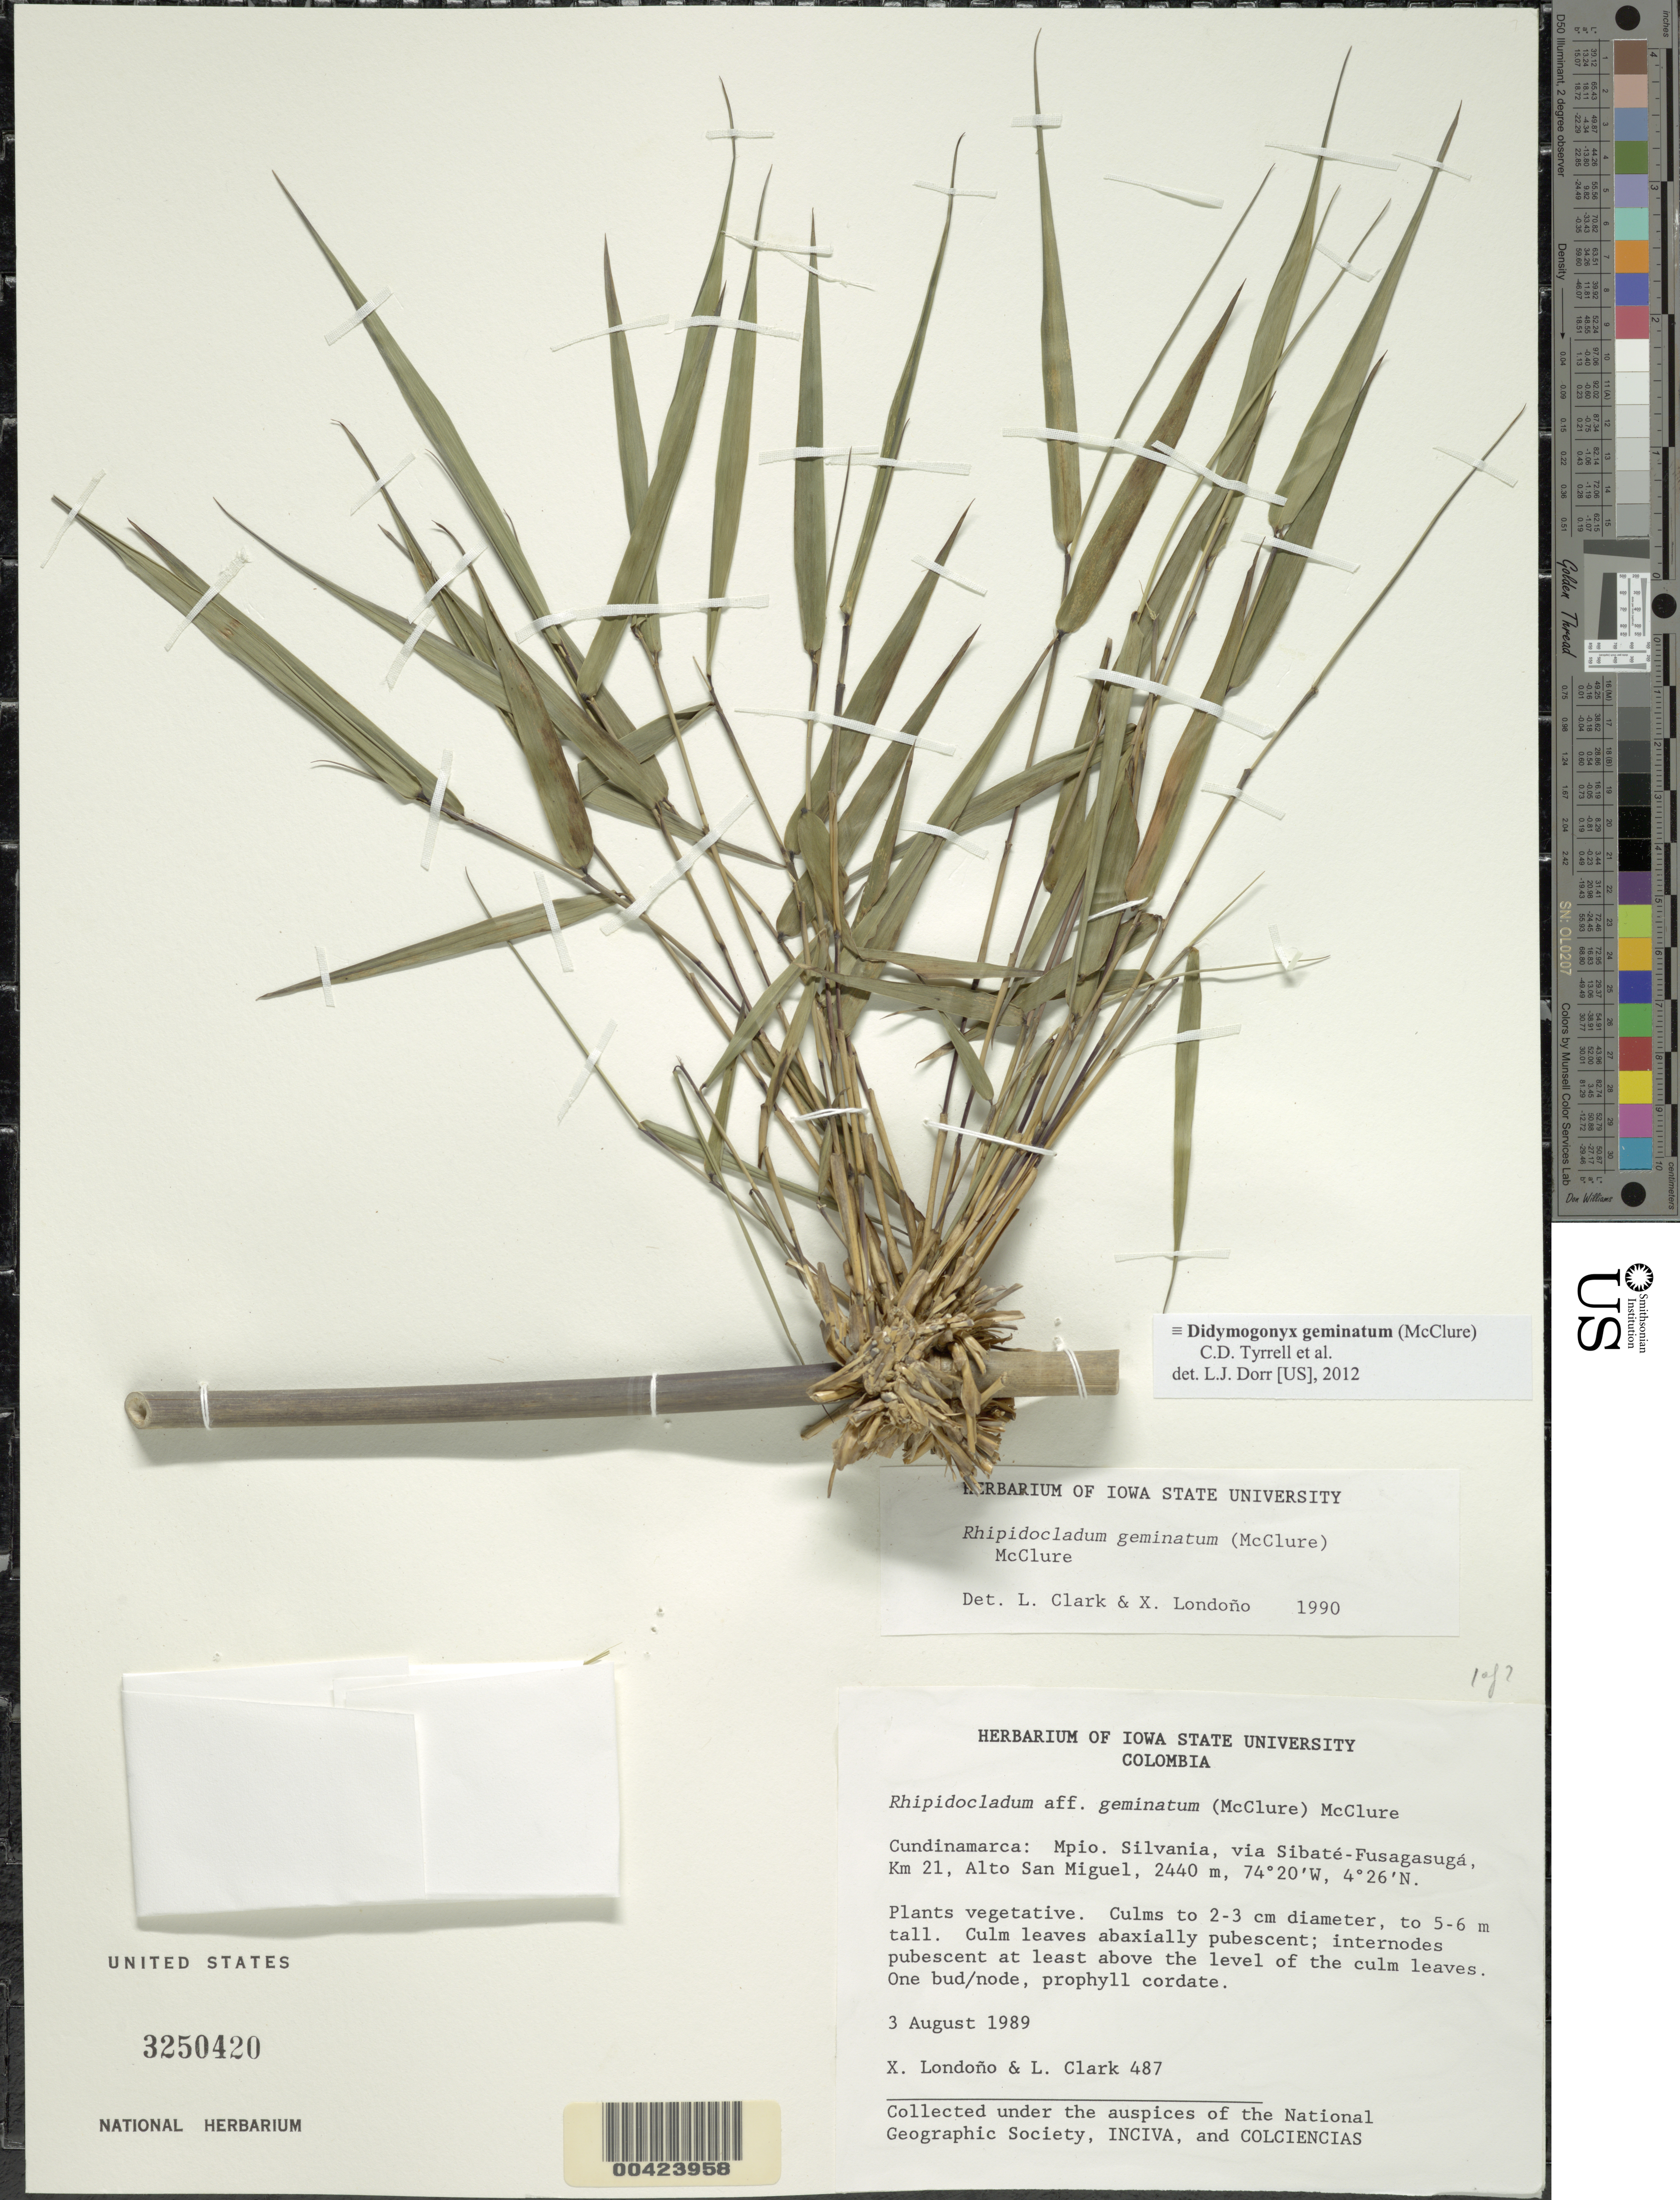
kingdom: Plantae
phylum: Tracheophyta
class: Liliopsida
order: Poales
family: Poaceae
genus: Rhipidocladum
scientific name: Rhipidocladum geminatum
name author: (McClure) McClure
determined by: Clark, L. G.; Londoño, X.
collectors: X. Londoño & L. G. Clark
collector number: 487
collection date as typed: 03 Aug 1989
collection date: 1989-08-03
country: Colombia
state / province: Cundinamarca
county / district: Silvania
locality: Alto Sal Miguel; via Sibate - Fusagasugá, km 21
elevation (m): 2440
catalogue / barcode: US 3250420